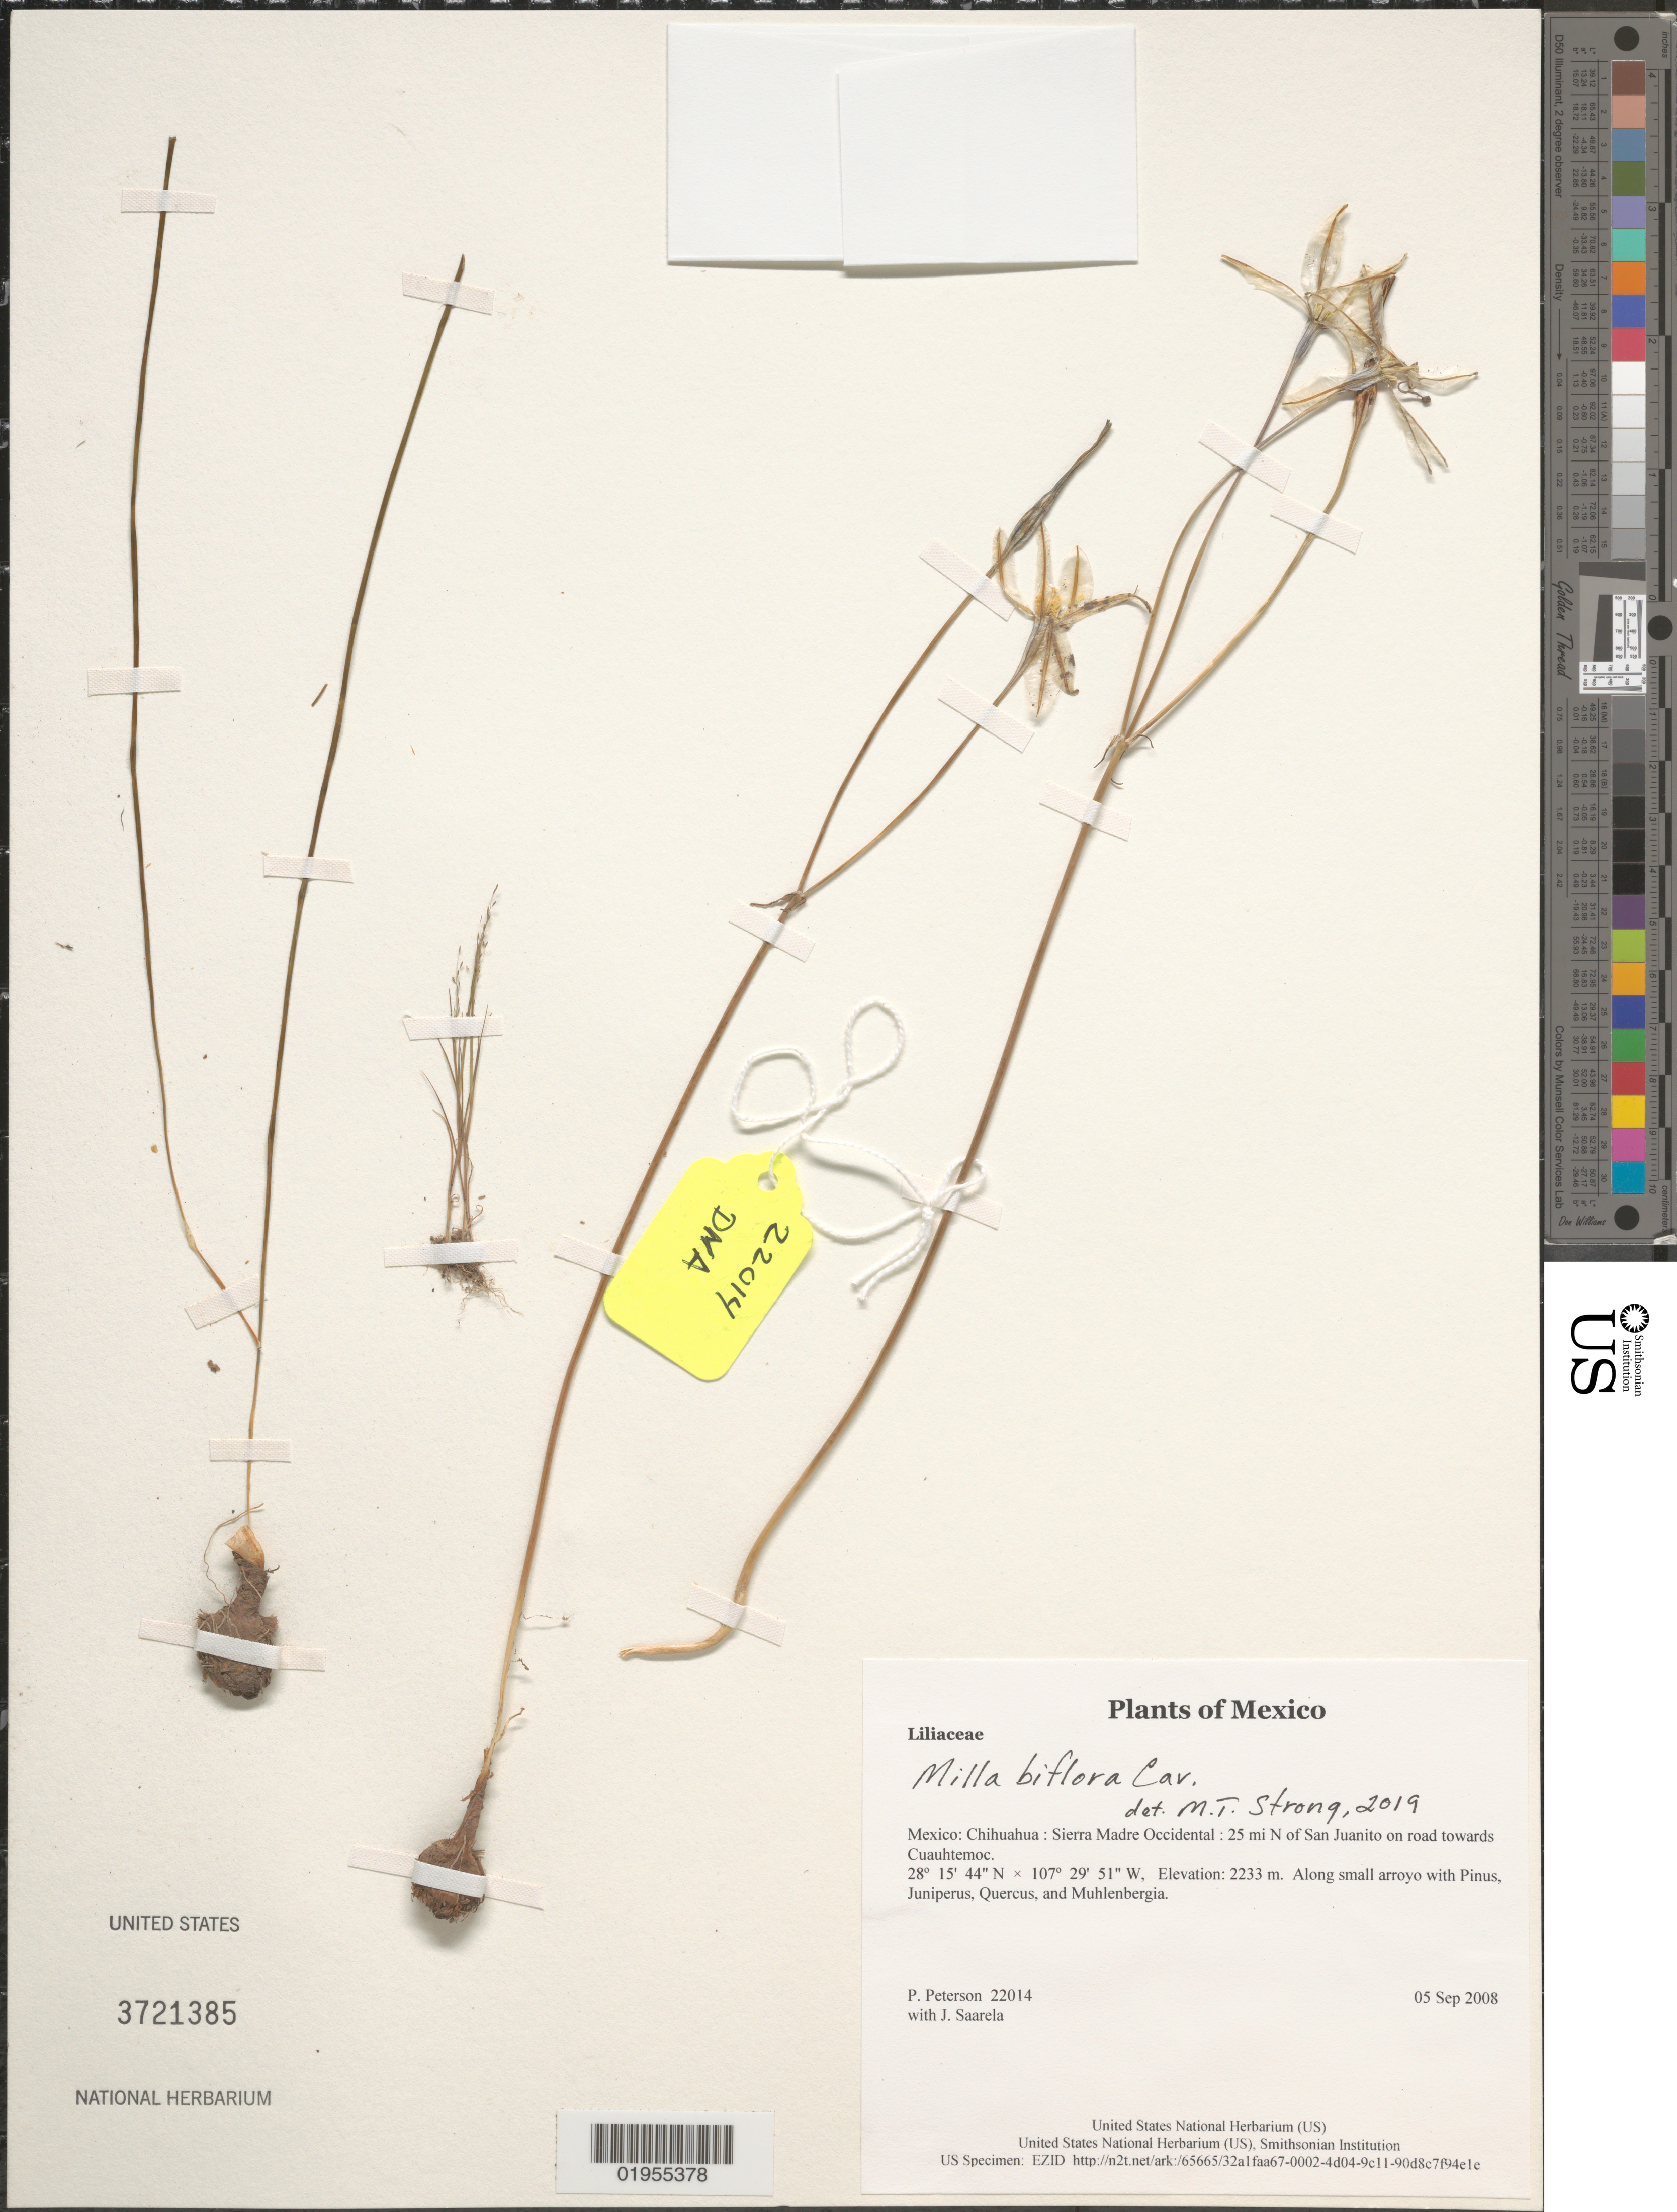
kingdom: Plantae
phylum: Tracheophyta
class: Liliopsida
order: Asparagales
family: Asparagaceae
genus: Milla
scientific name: Milla biflora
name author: Cav.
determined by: Strong, Mark T., (BOT), Smithsonian Institution - National Museum of Natural History (UNITED STATES)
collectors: P. M. Peterson & J. Saarela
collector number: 22014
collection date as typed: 05 Sep 2008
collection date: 2008-09-05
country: Mexico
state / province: Chihuahua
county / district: Sierra Madre Occidental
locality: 25 mi N of San Juanito on road towards Cuauhtemoc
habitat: Along small arroyo with Pinus, Juniperus, Quercus, and Muhlenbergia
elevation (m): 2233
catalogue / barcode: US 3721385